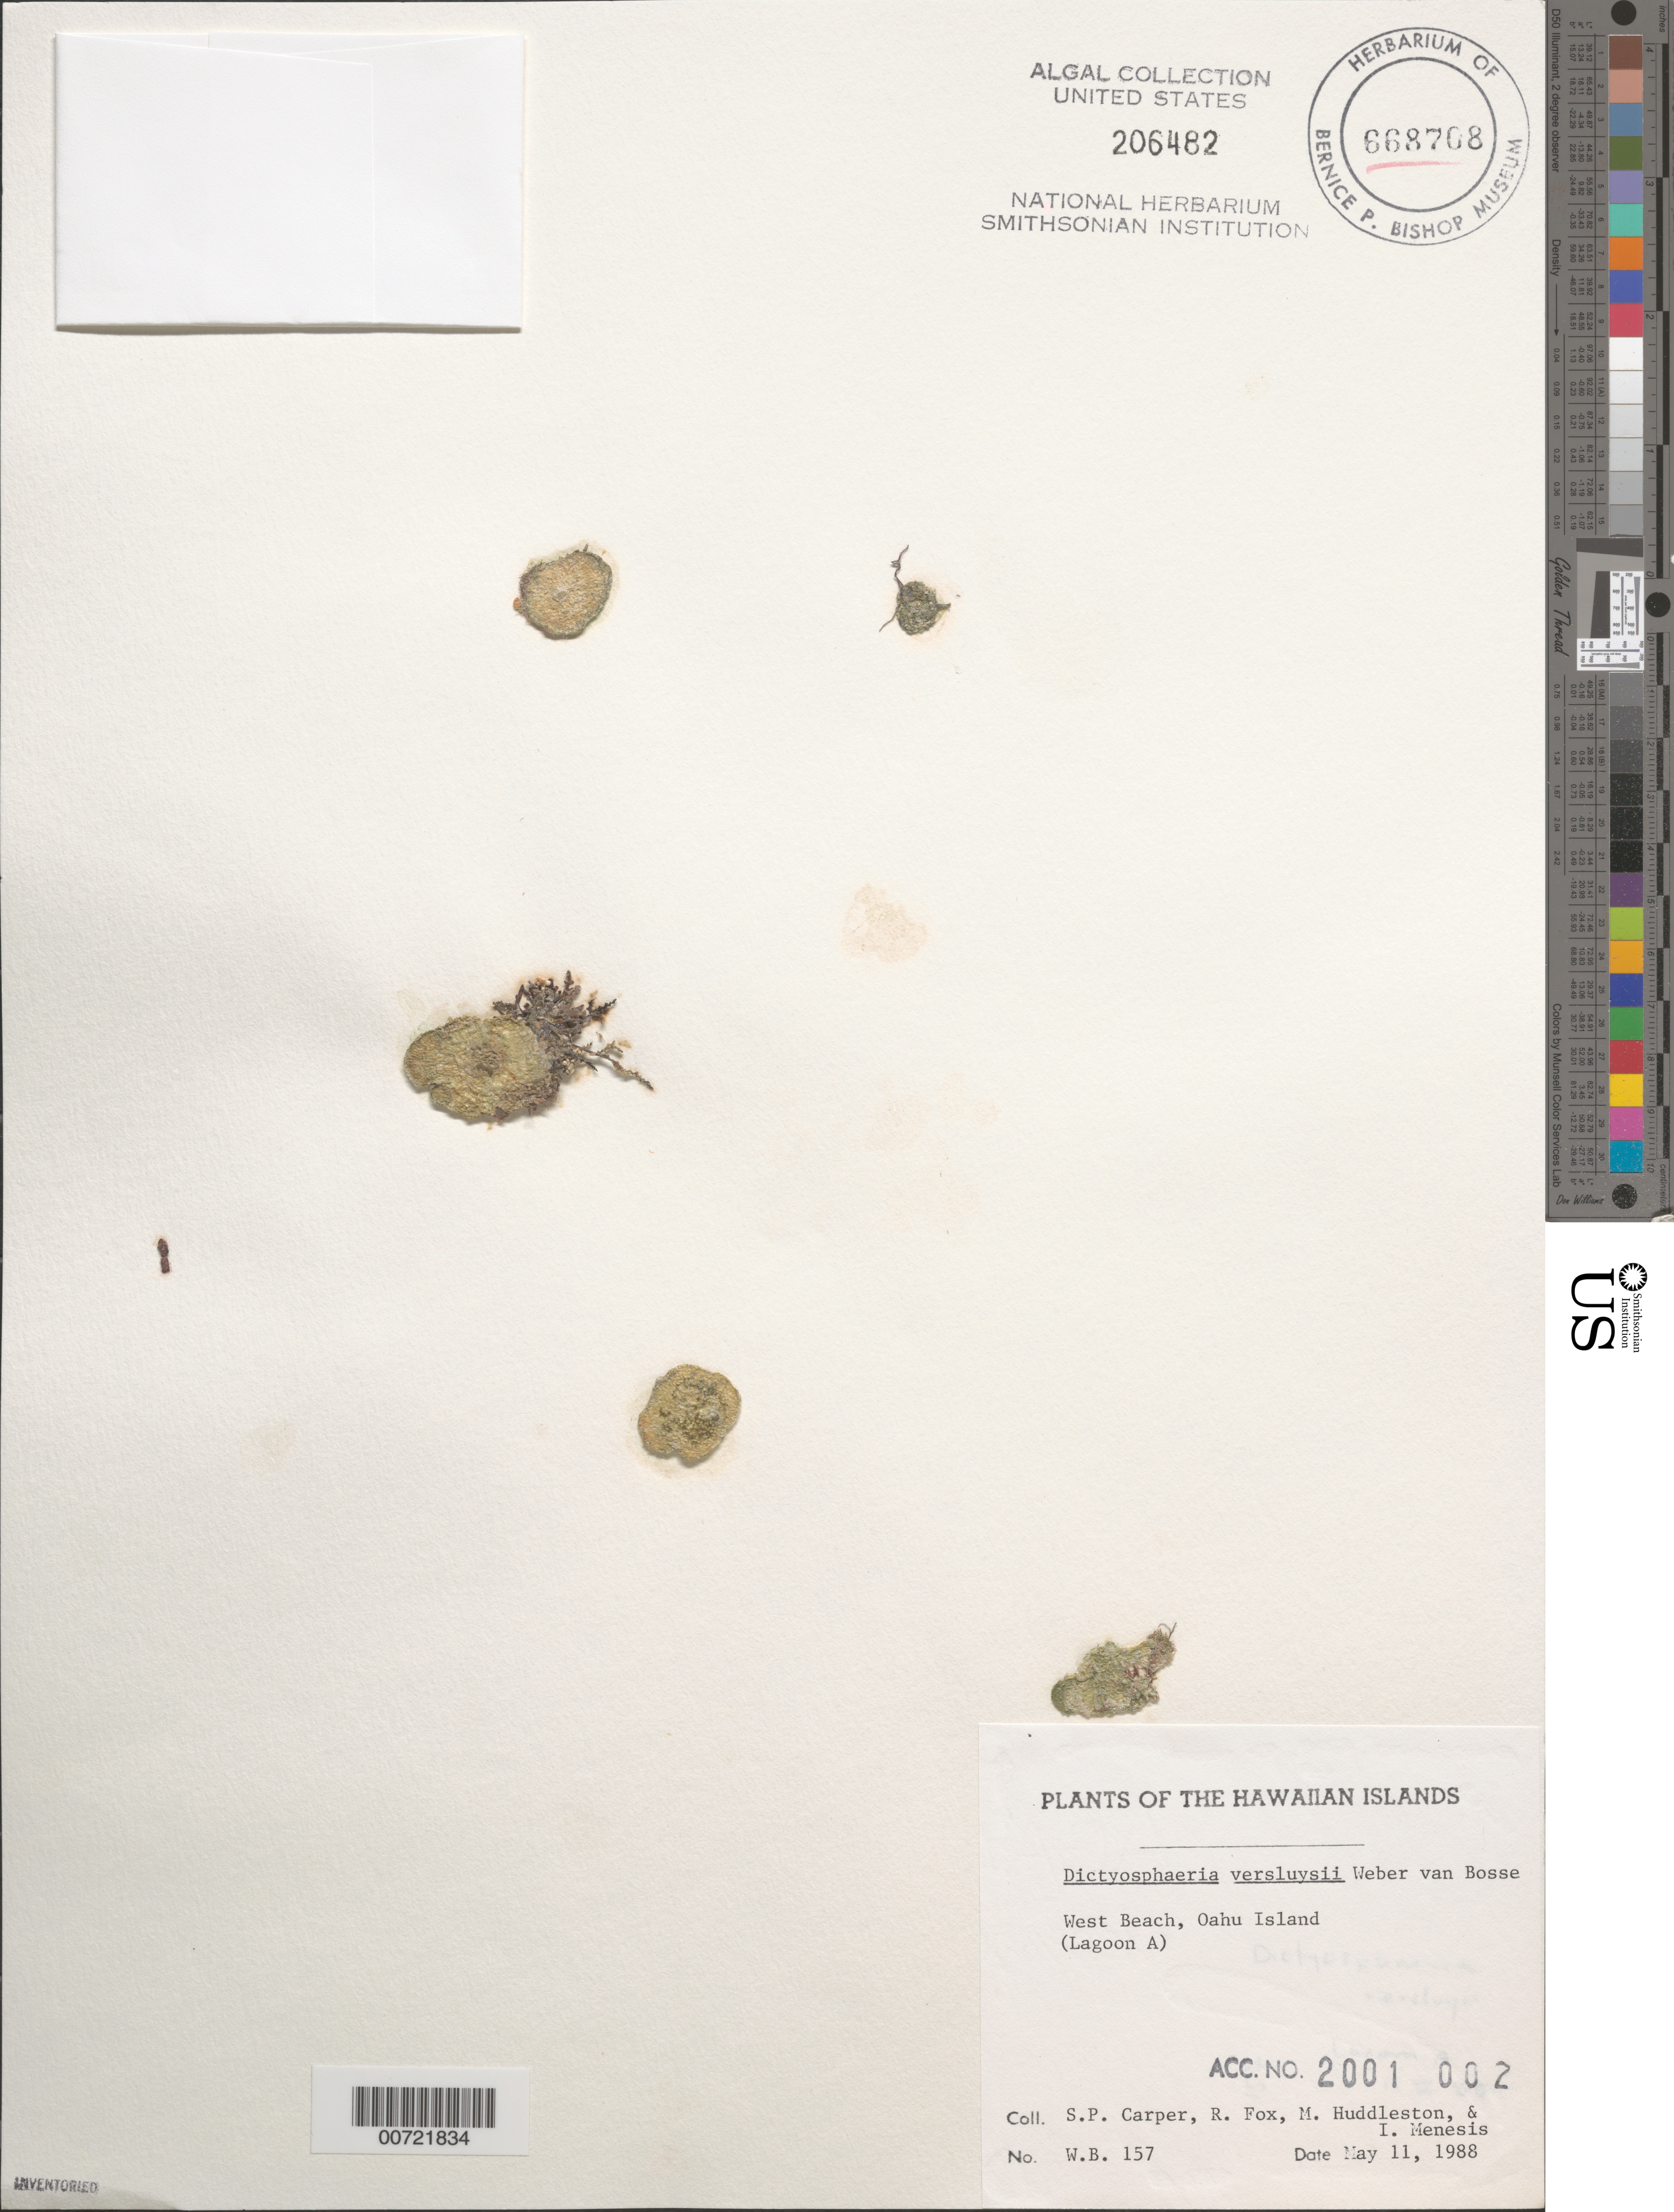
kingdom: Plantae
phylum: Chlorophyta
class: Ulvophyceae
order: Siphonocladales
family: Siphonocladaceae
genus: Dictyosphaeria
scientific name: Dictyosphaeria versluysii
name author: Weber Bosse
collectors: S. Carper, R. Fox, M. Huddleston & I. Menesis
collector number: WB 157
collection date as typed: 11 May 1988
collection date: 1988-05-11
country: United States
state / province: Hawaii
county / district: Honolulu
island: Oahu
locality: West Beach (Lagoon A)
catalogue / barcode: US 206482